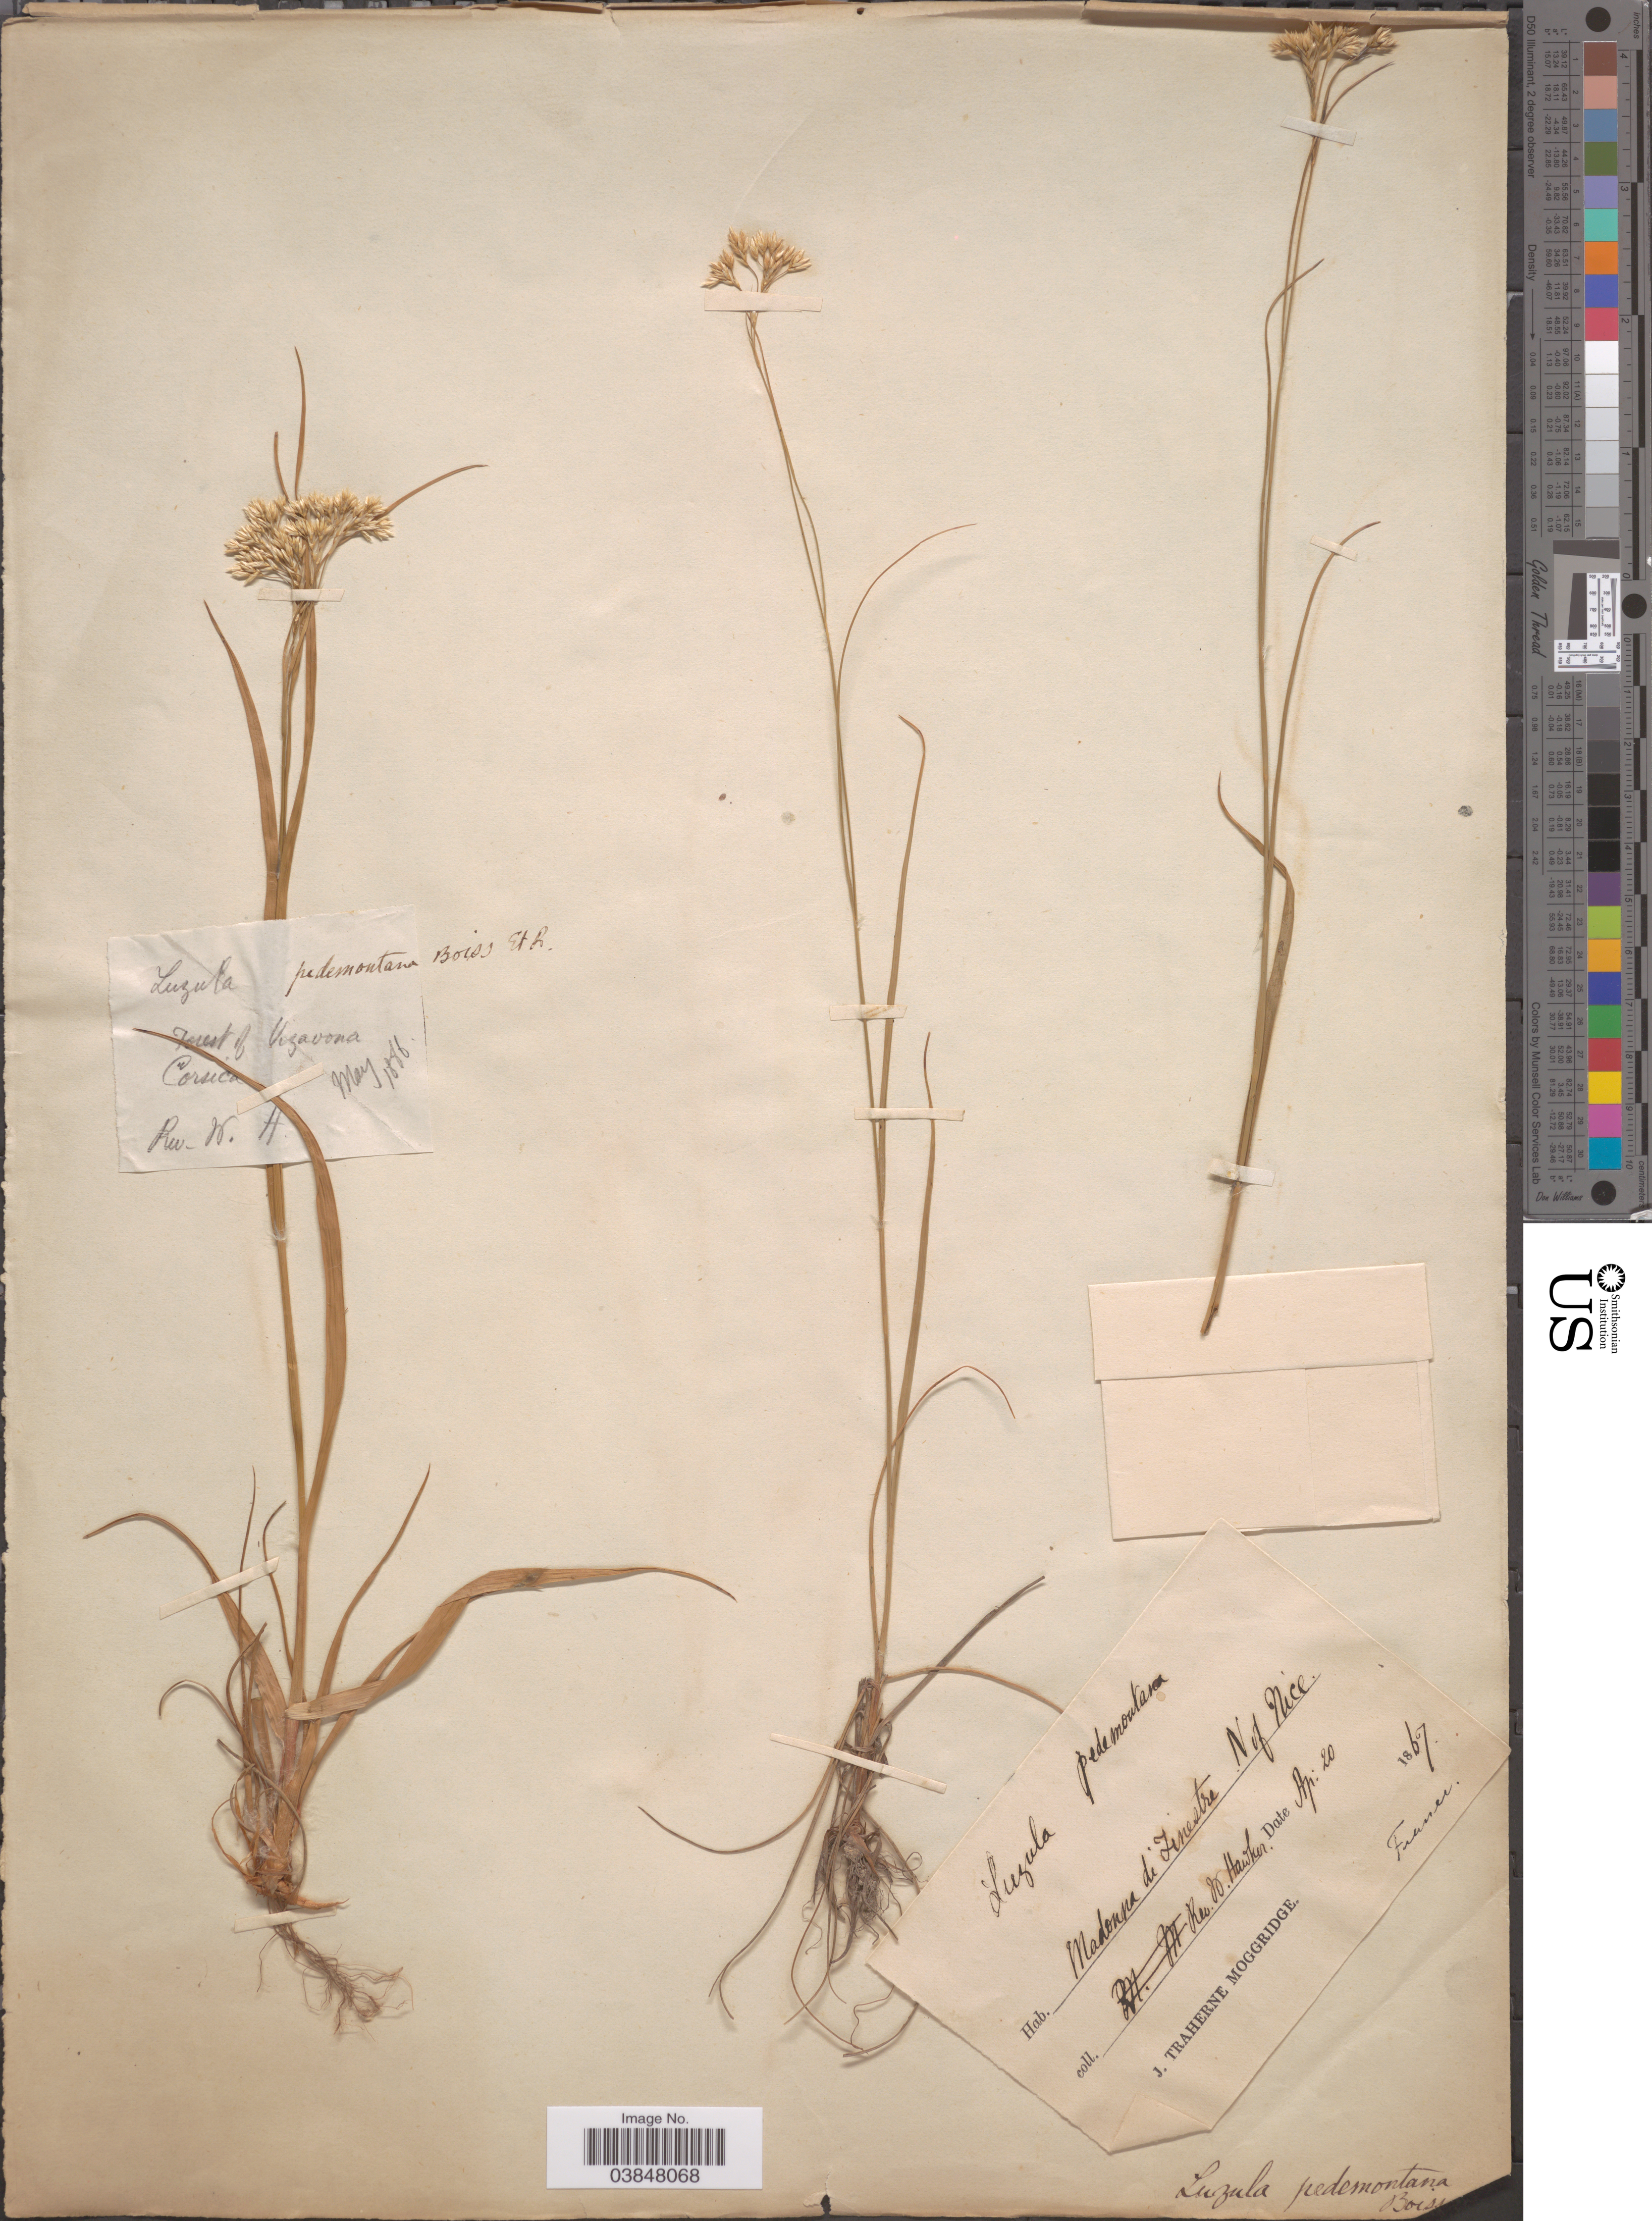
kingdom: Plantae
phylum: Tracheophyta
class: Liliopsida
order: Poales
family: Juncaceae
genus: Luzula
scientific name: Luzula pedemontana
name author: Boiss. & Reut.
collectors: W. Hawker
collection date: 1886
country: France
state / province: Corsica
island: Corse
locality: Forest of Vizavona.